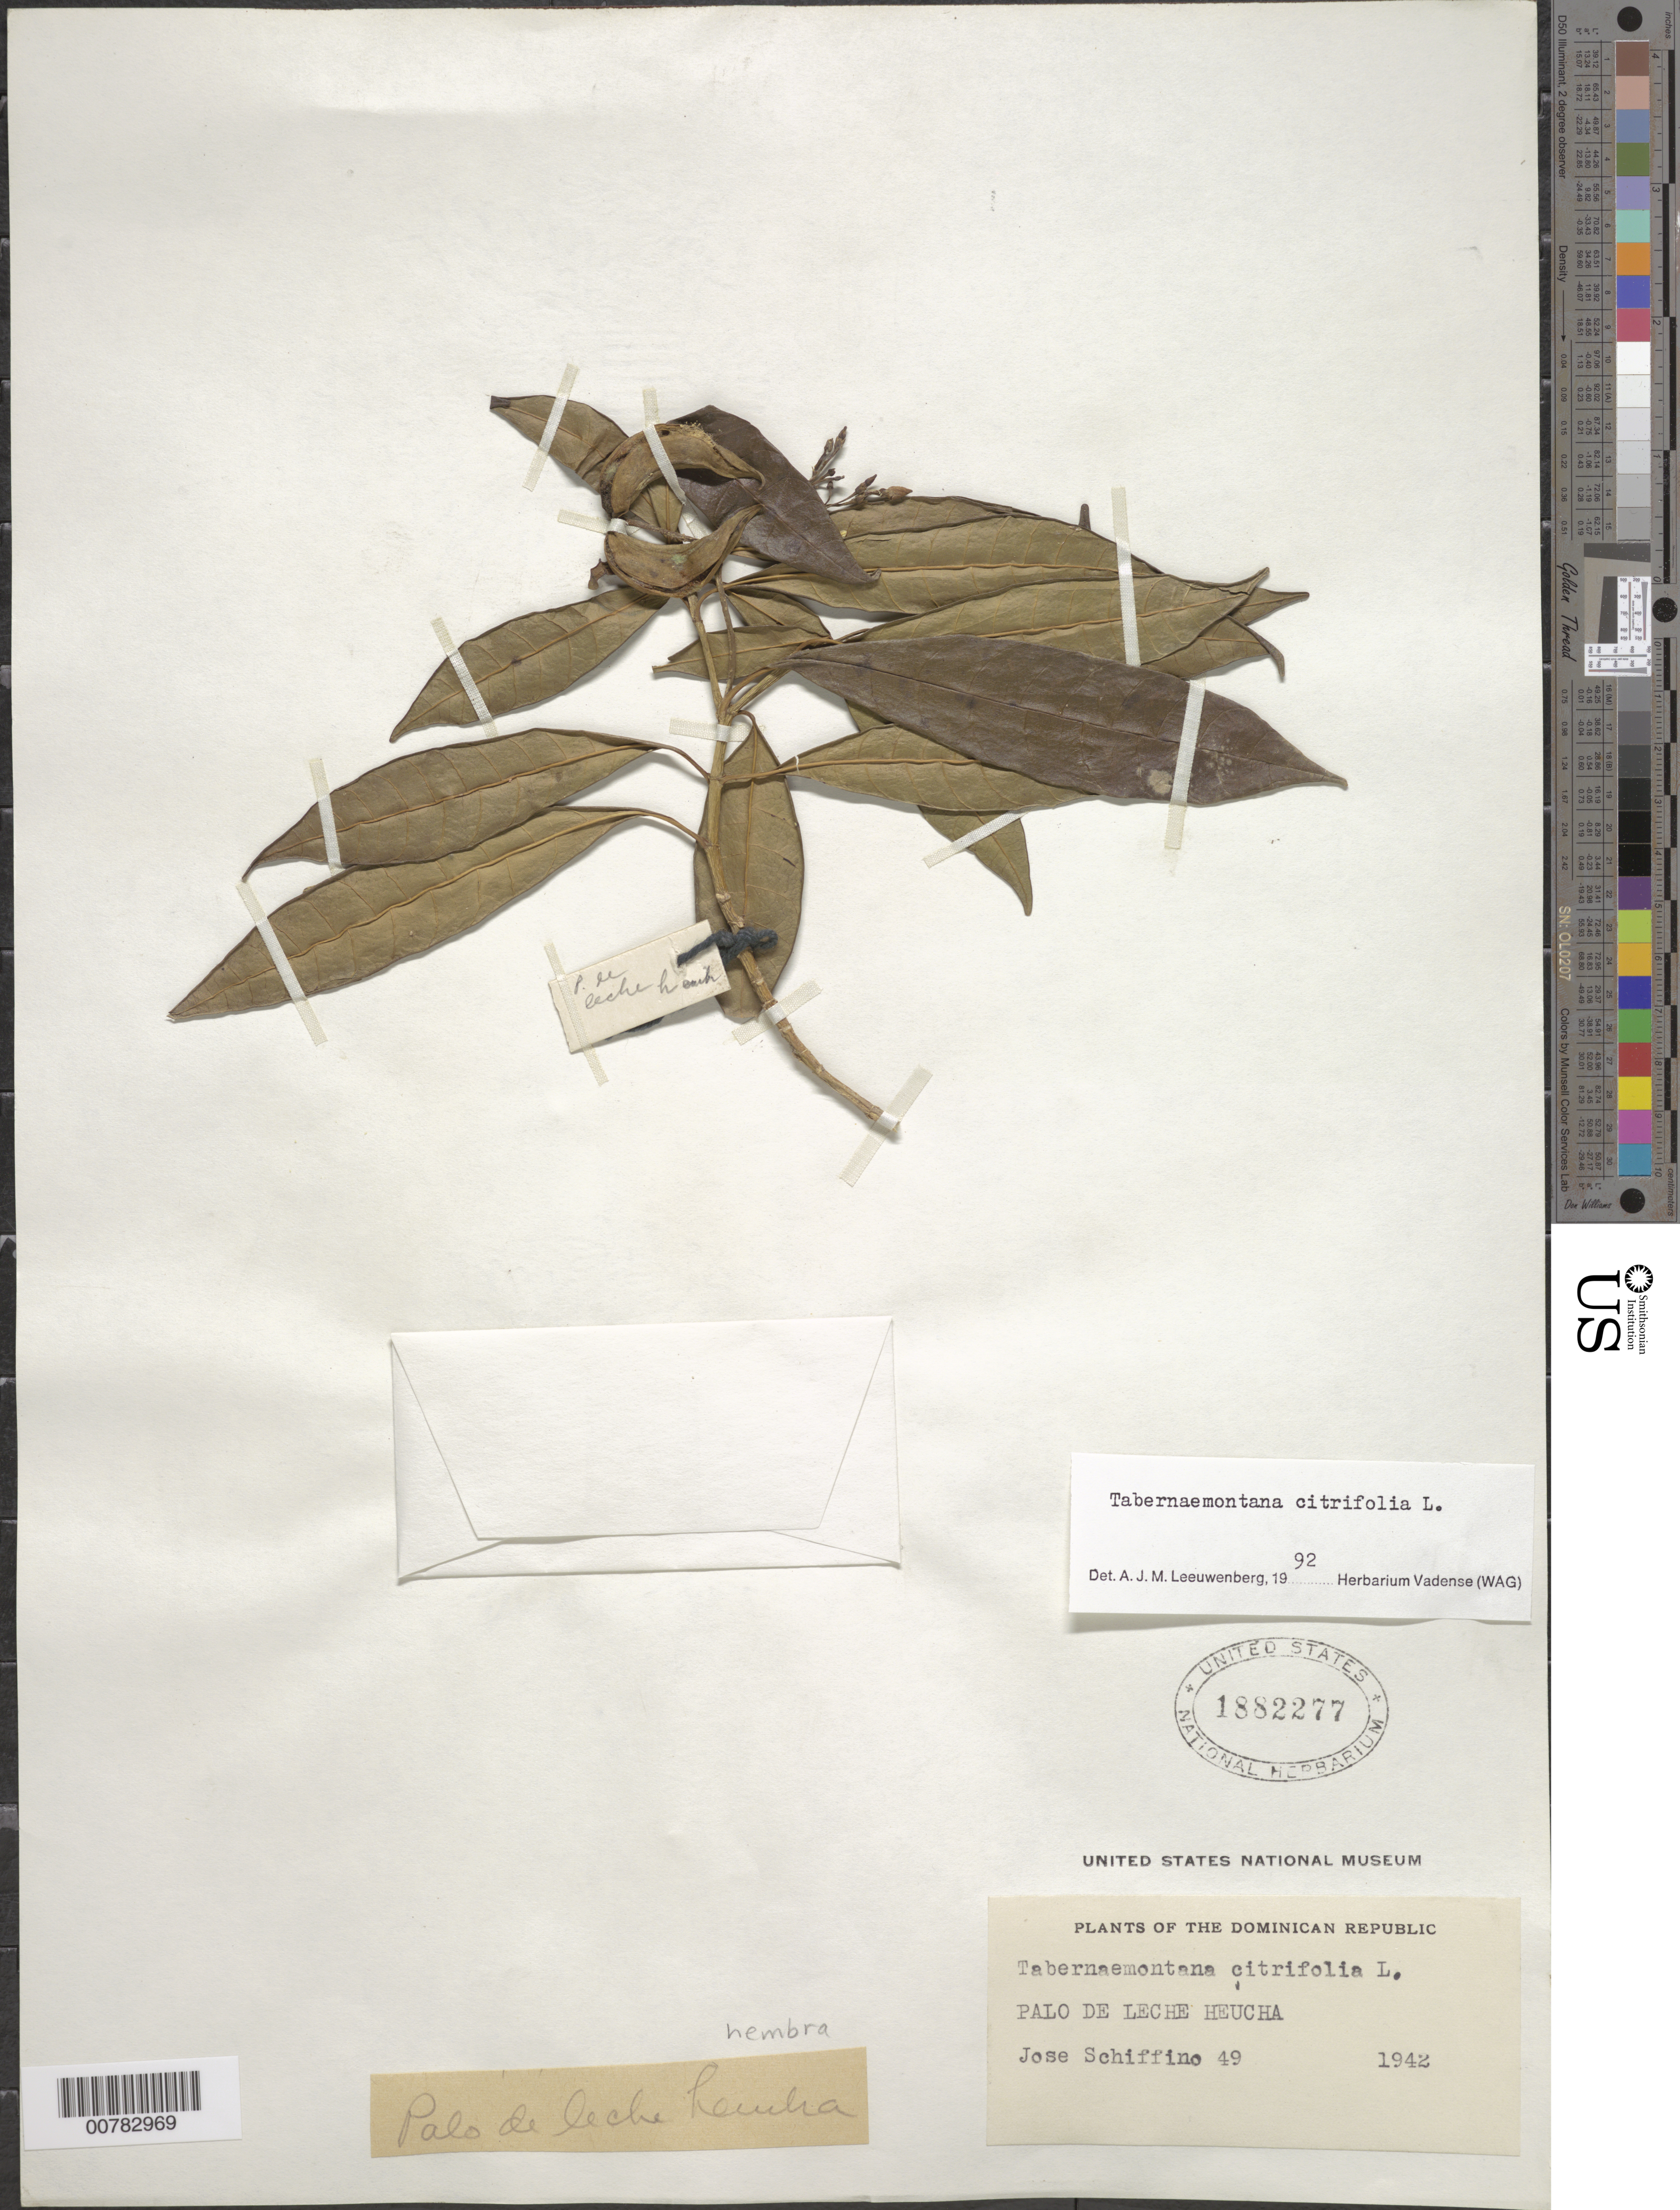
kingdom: Plantae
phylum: Tracheophyta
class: Magnoliopsida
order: Gentianales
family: Apocynaceae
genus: Tabernaemontana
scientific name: Tabernaemontana citrifolia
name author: L.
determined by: Leeuwenberg, A. J. M.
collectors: J. Shiffino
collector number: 49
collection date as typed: Mar 1942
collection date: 1942-03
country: Dominican Republic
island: Hispaniola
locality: "Heucha".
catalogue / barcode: US 1882277